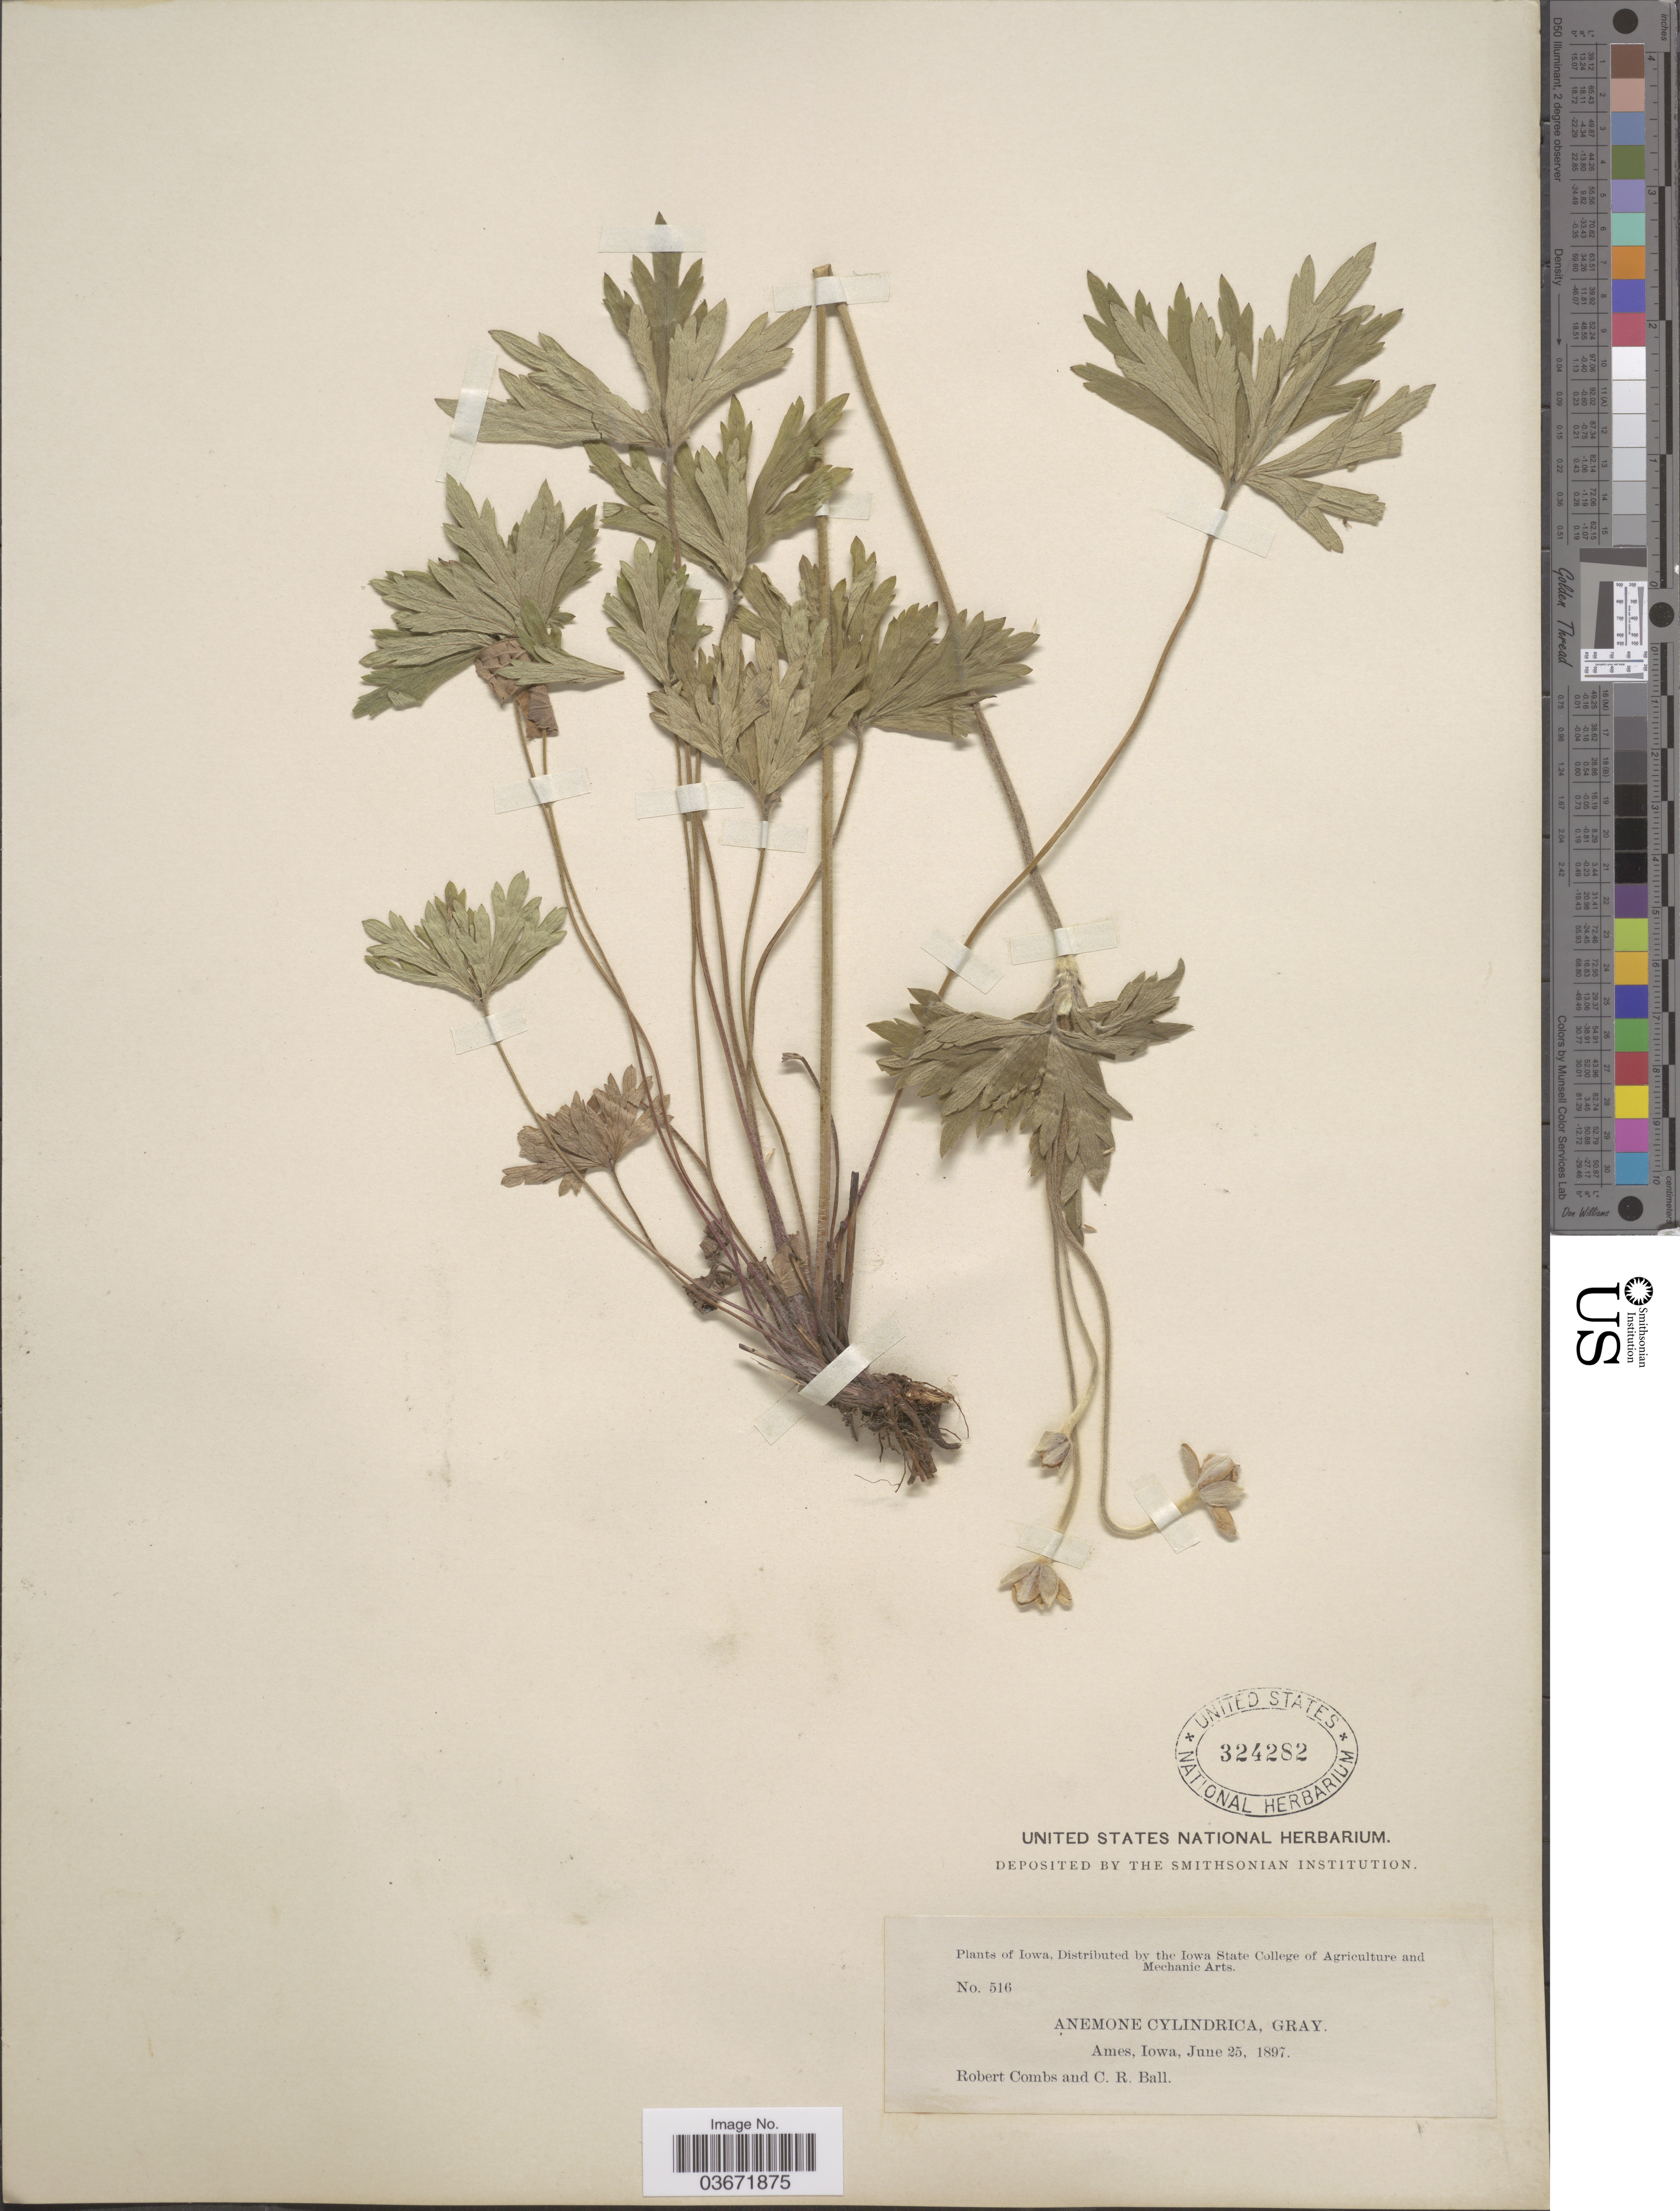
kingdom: Plantae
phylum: Tracheophyta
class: Magnoliopsida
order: Ranunculales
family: Ranunculaceae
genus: Anemone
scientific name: Anemone cylindrica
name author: A. Gray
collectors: R. Combs & C. R. Ball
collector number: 516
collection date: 1897-06-25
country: United States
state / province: Iowa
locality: Ames.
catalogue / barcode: US 324282